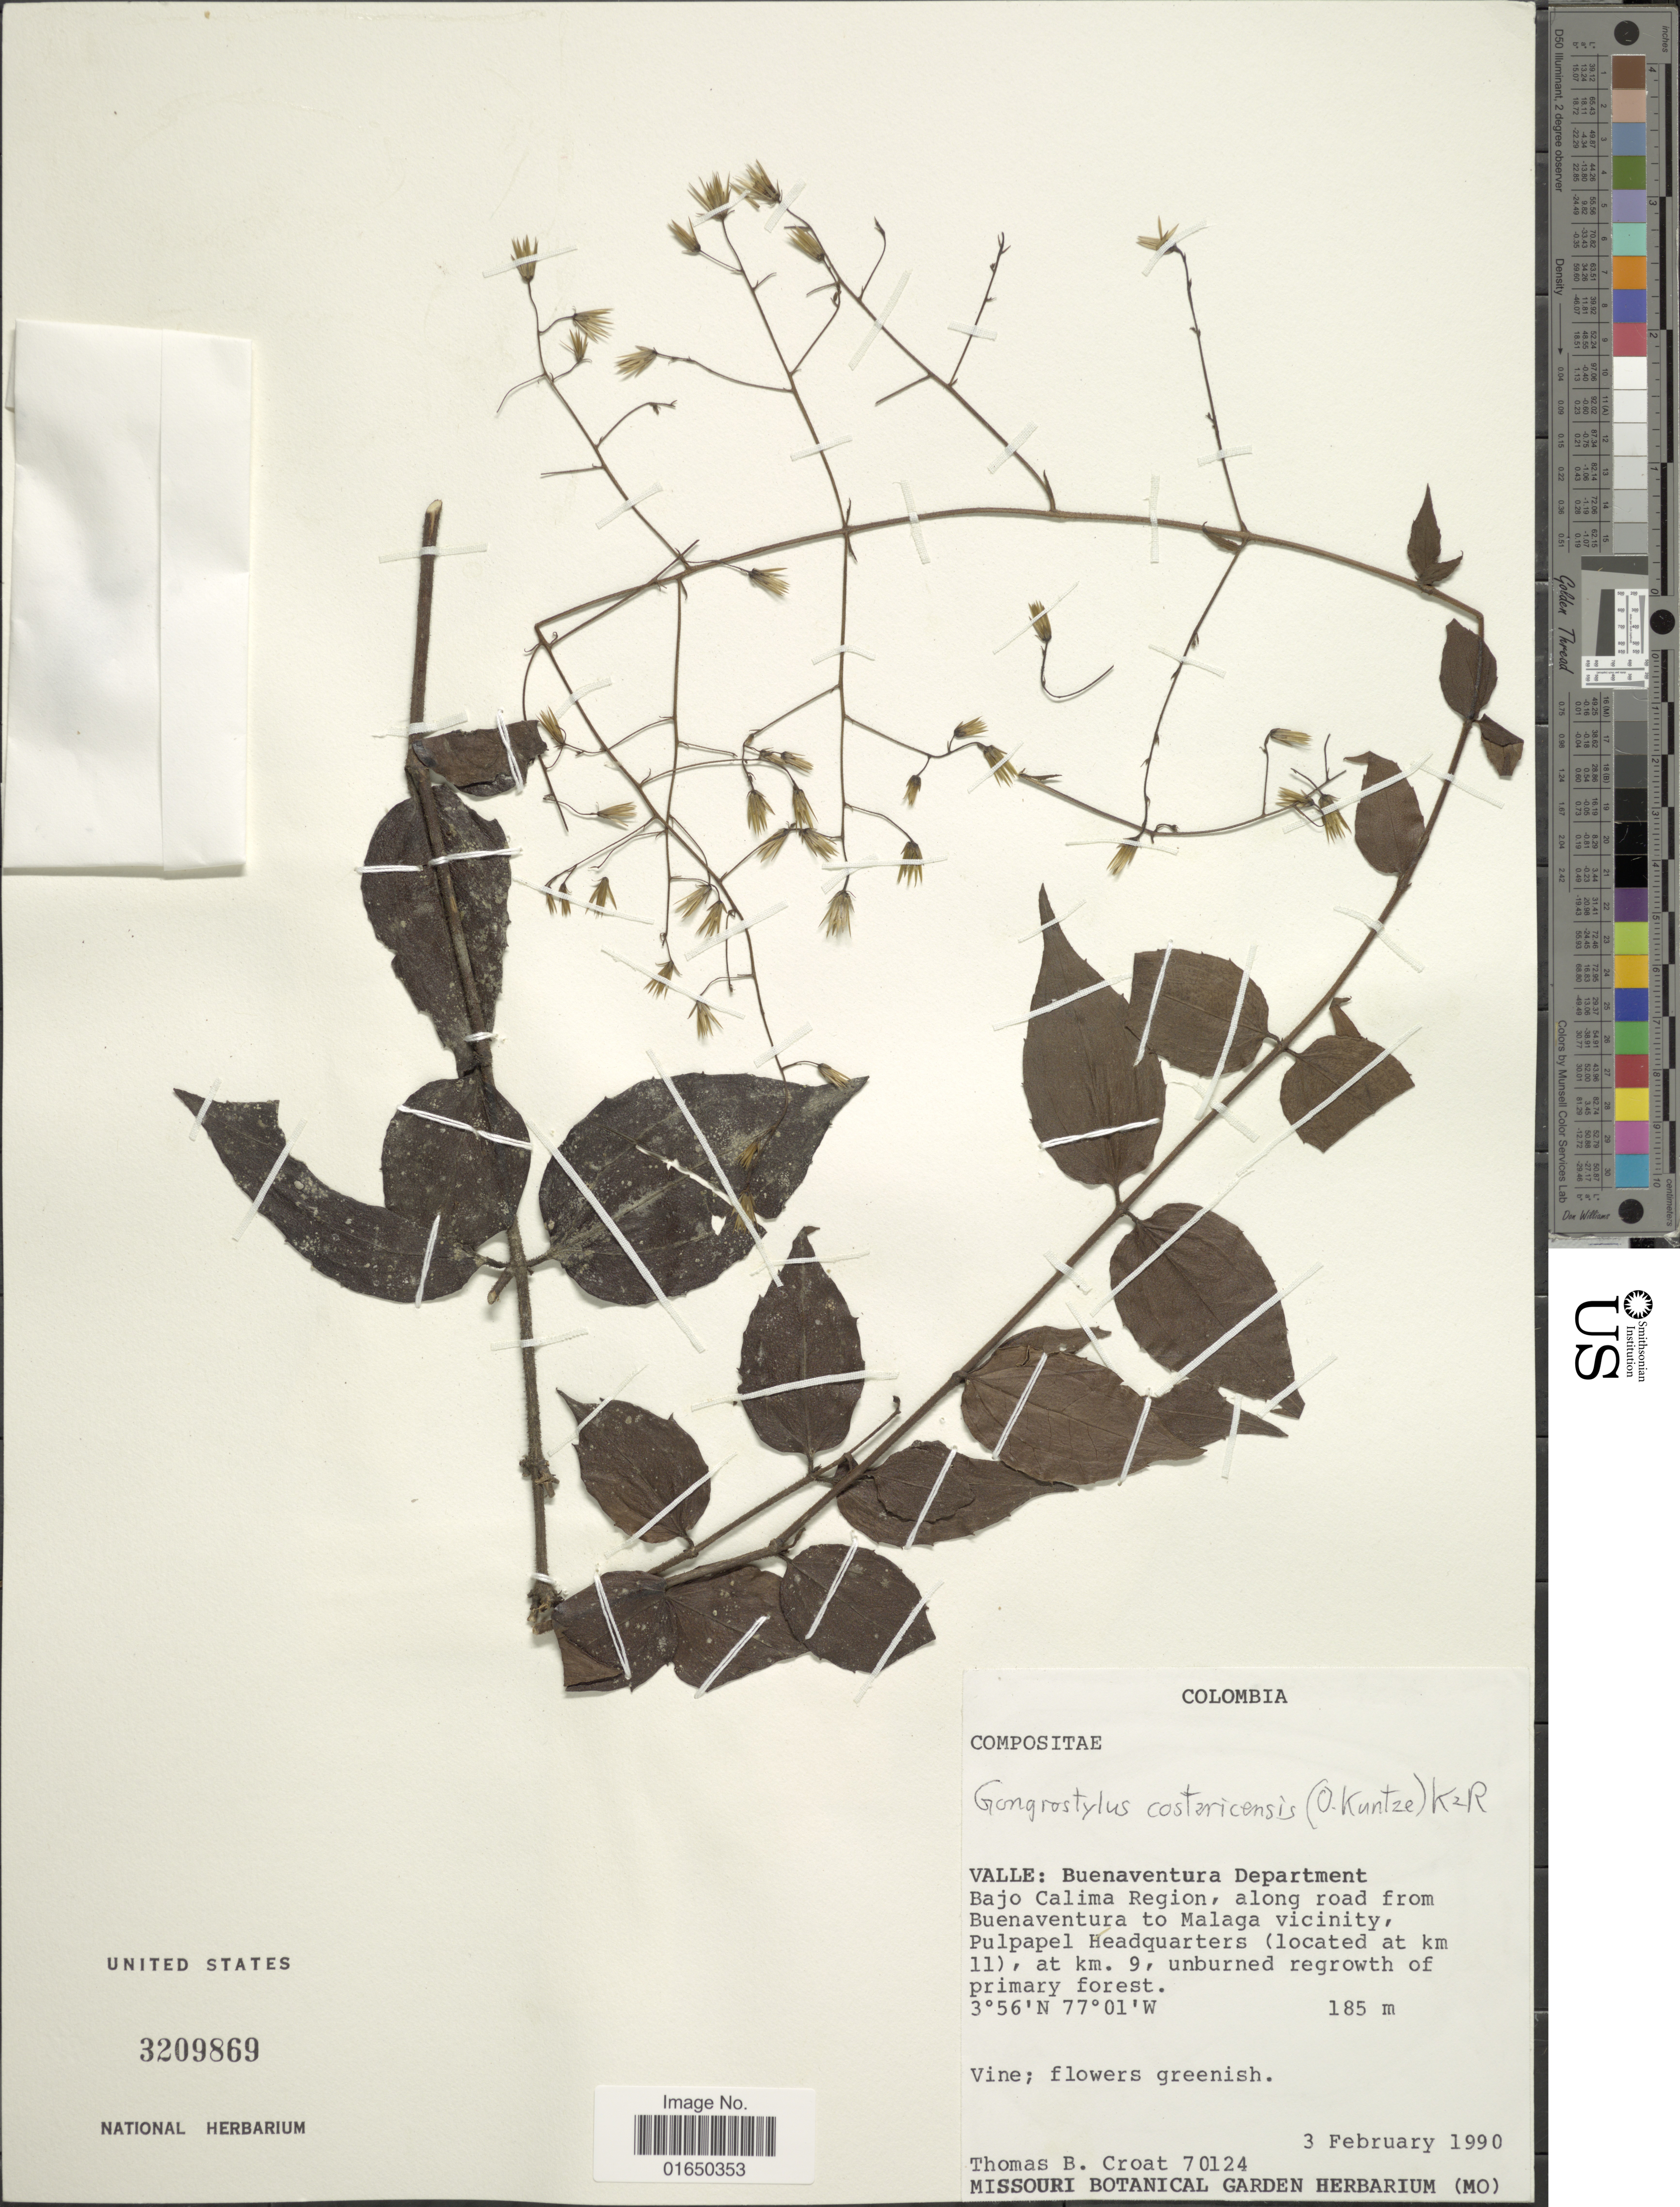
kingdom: Plantae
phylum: Tracheophyta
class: Magnoliopsida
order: Asterales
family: Asteraceae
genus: Gongrostylus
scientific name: Gongrostylus costaricensis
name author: (Kuntze) R.M. King & H. Rob.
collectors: T. B. Croat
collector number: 70124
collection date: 1990-02-03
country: Colombia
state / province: Valle del Cauca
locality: Valle: Buenaventura Department, Bajo Calima Region, along road from Buenaventura to Malaga vicinity, Pupapel Headquarters (located at km11), at km. 9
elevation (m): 185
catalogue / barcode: US 3209869